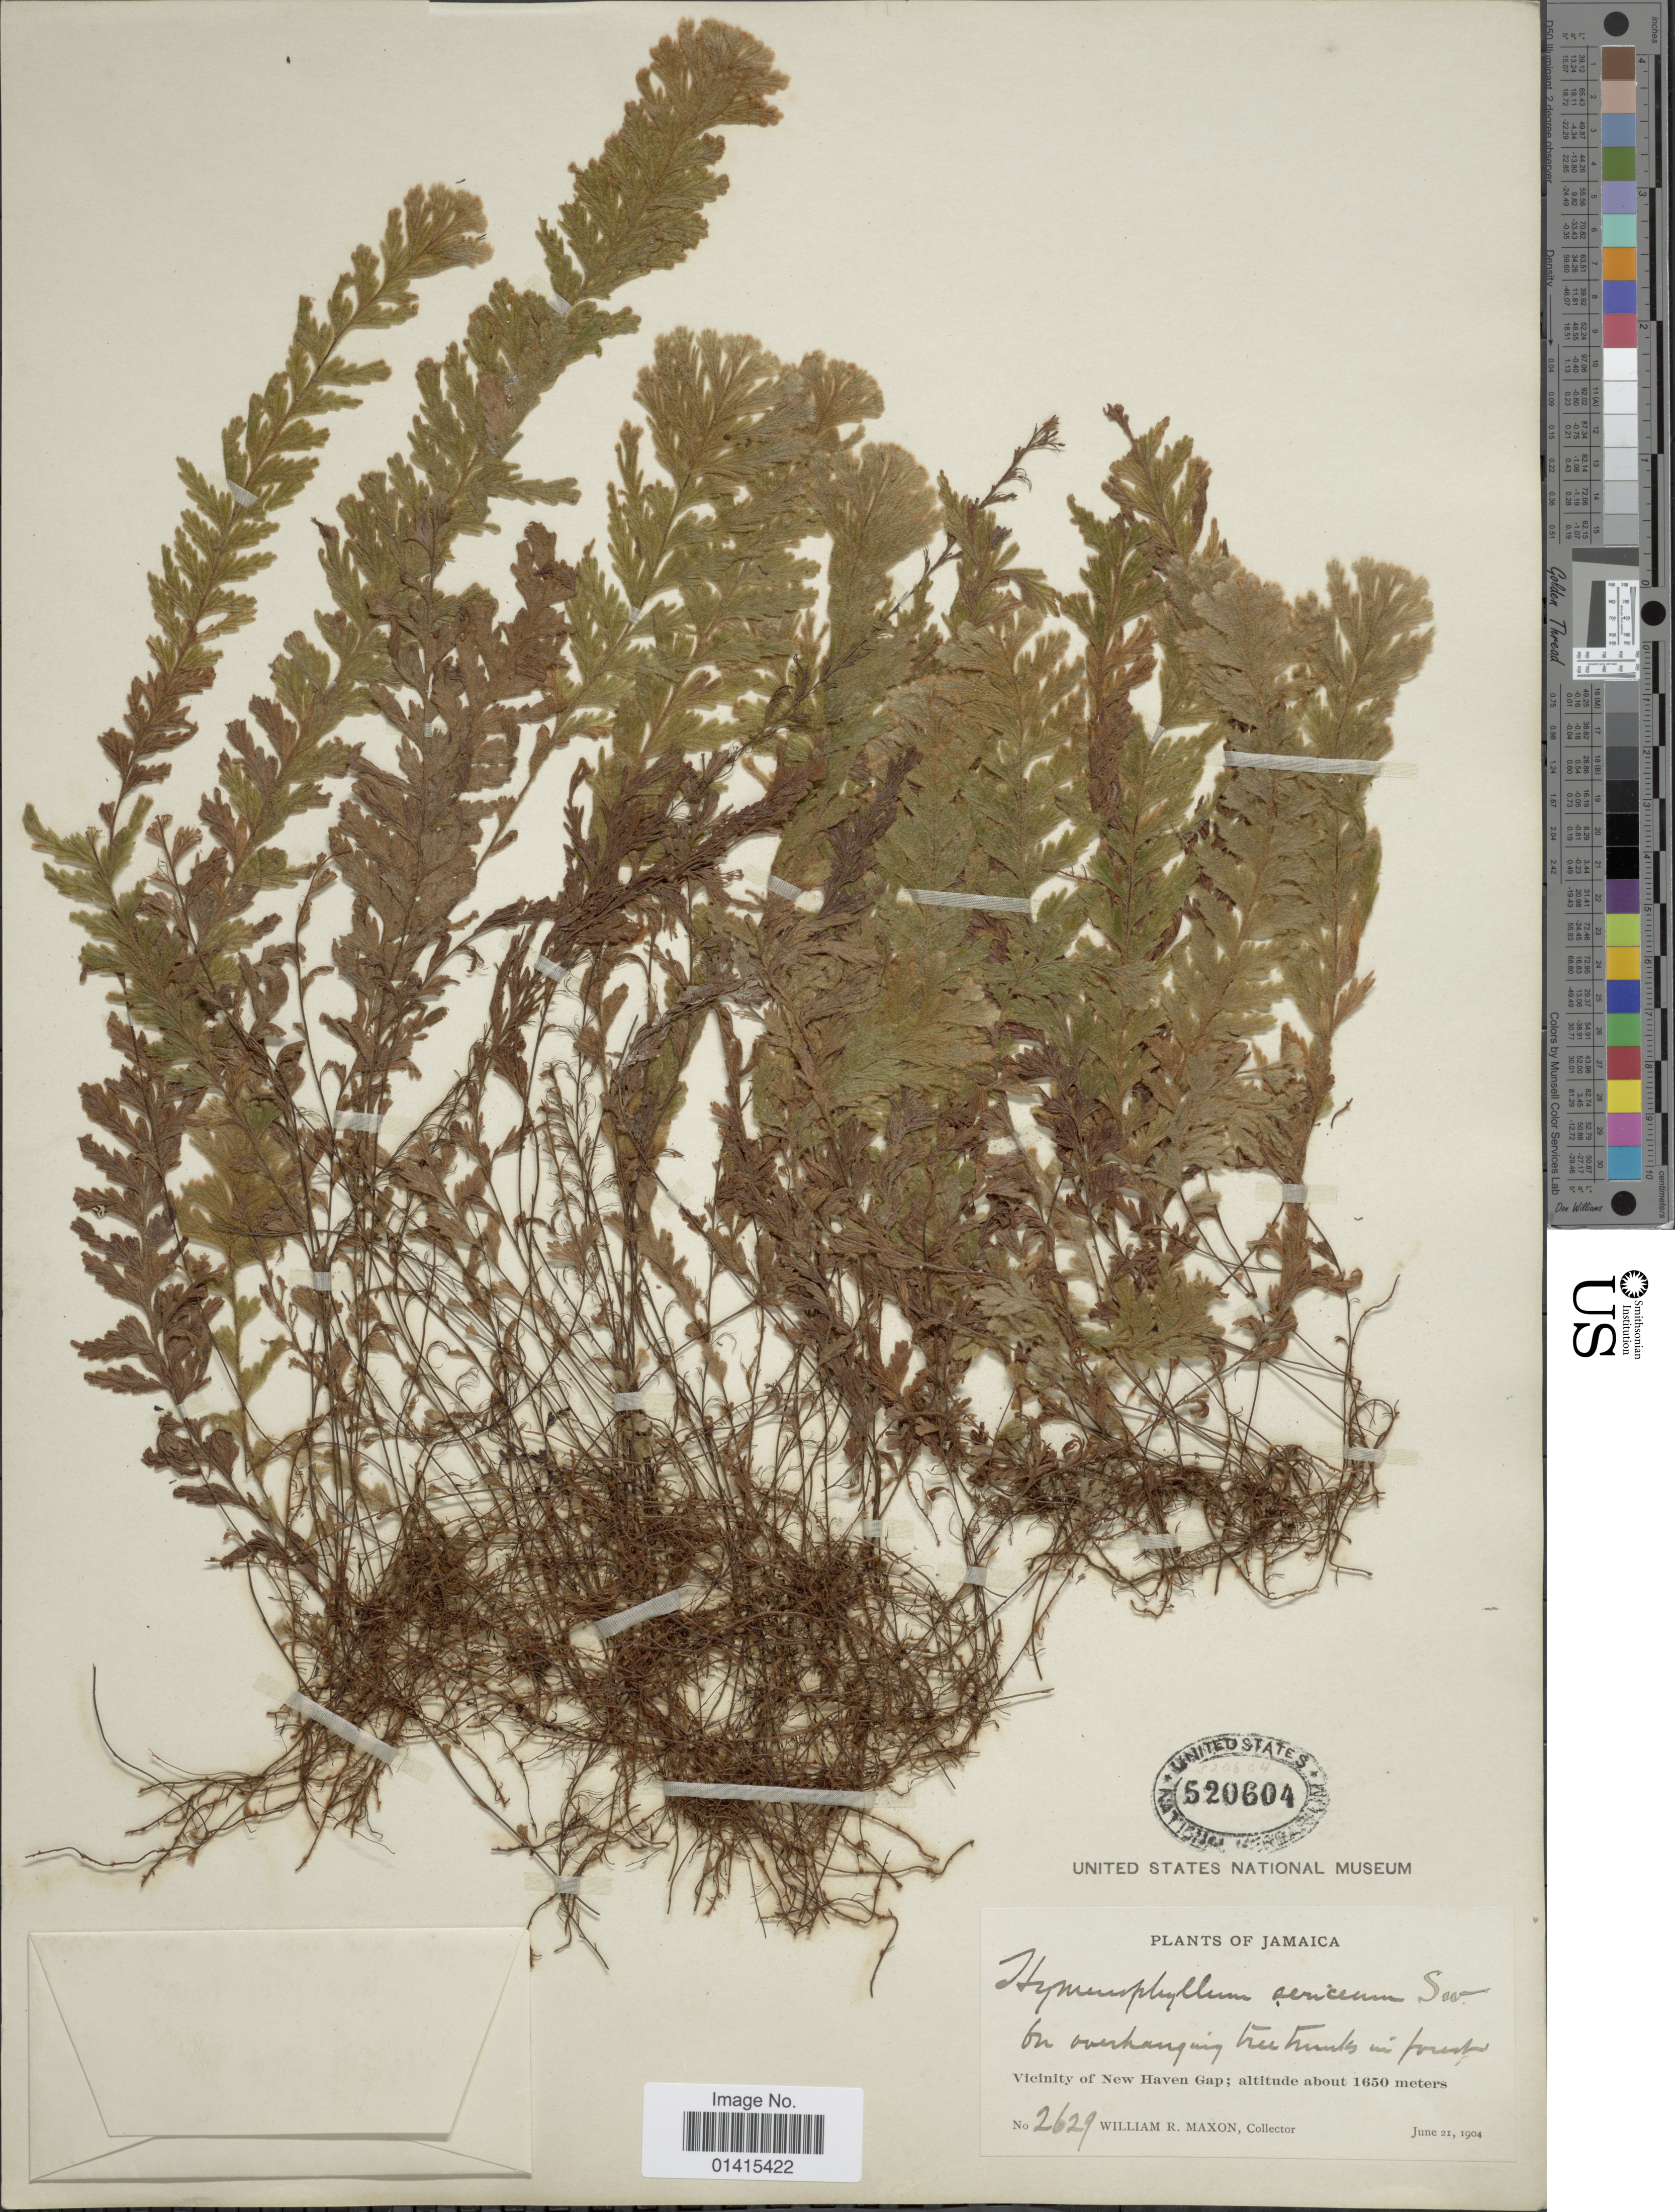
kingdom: Plantae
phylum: Tracheophyta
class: Polypodiopsida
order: Hymenophyllales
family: Hymenophyllaceae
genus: Hymenophyllum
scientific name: Hymenophyllum sericeum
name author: Sw. in Schrad.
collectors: W. R. Maxon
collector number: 2629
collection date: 1904-06-21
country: Jamaica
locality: Vicinity of New Haven Gap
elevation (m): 1650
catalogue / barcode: US 520604